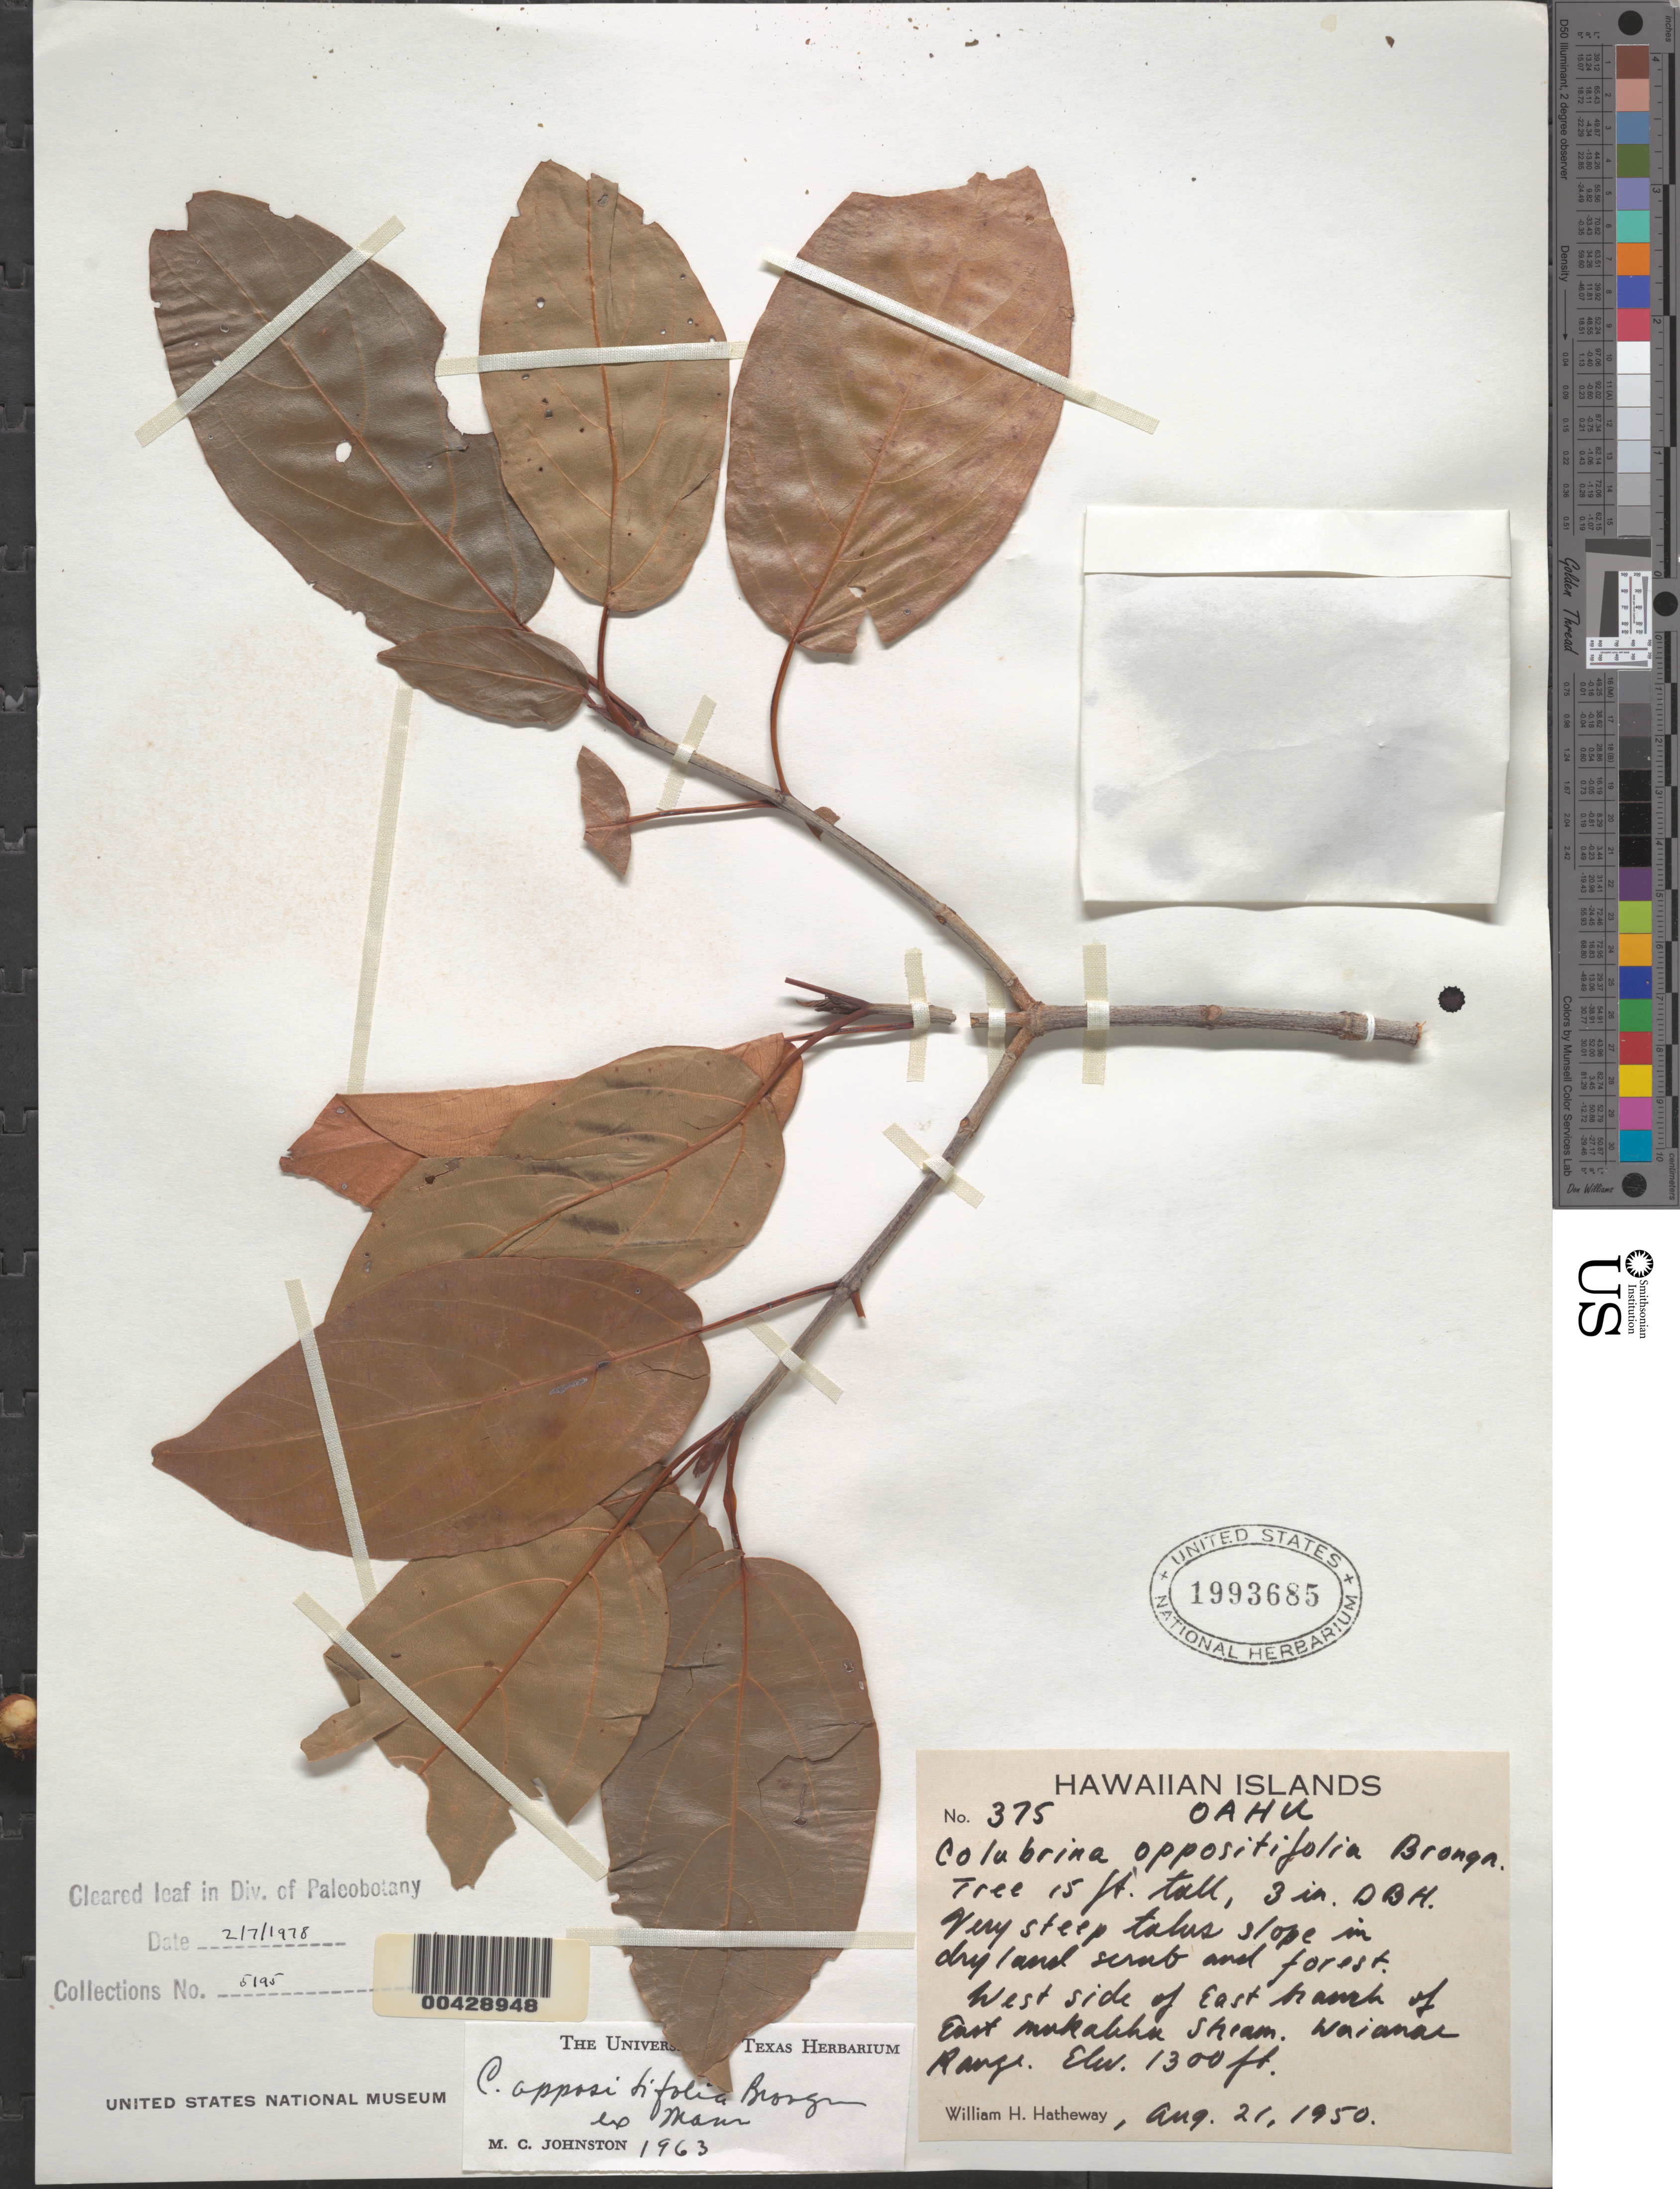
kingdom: Plantae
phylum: Tracheophyta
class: Magnoliopsida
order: Rosales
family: Rhamnaceae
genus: Colubrina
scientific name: Colubrina oppositifolia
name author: Brongn. ex H. Mann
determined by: Johnston, Marshall C.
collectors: W. H. Hatheway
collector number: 375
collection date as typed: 21 Aug 1950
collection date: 1950-08-21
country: United States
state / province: Hawaii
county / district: Honolulu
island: Oahu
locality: West side of east branch of East Mukalihu Stream, Waianae Range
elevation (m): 396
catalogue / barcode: US 1993685